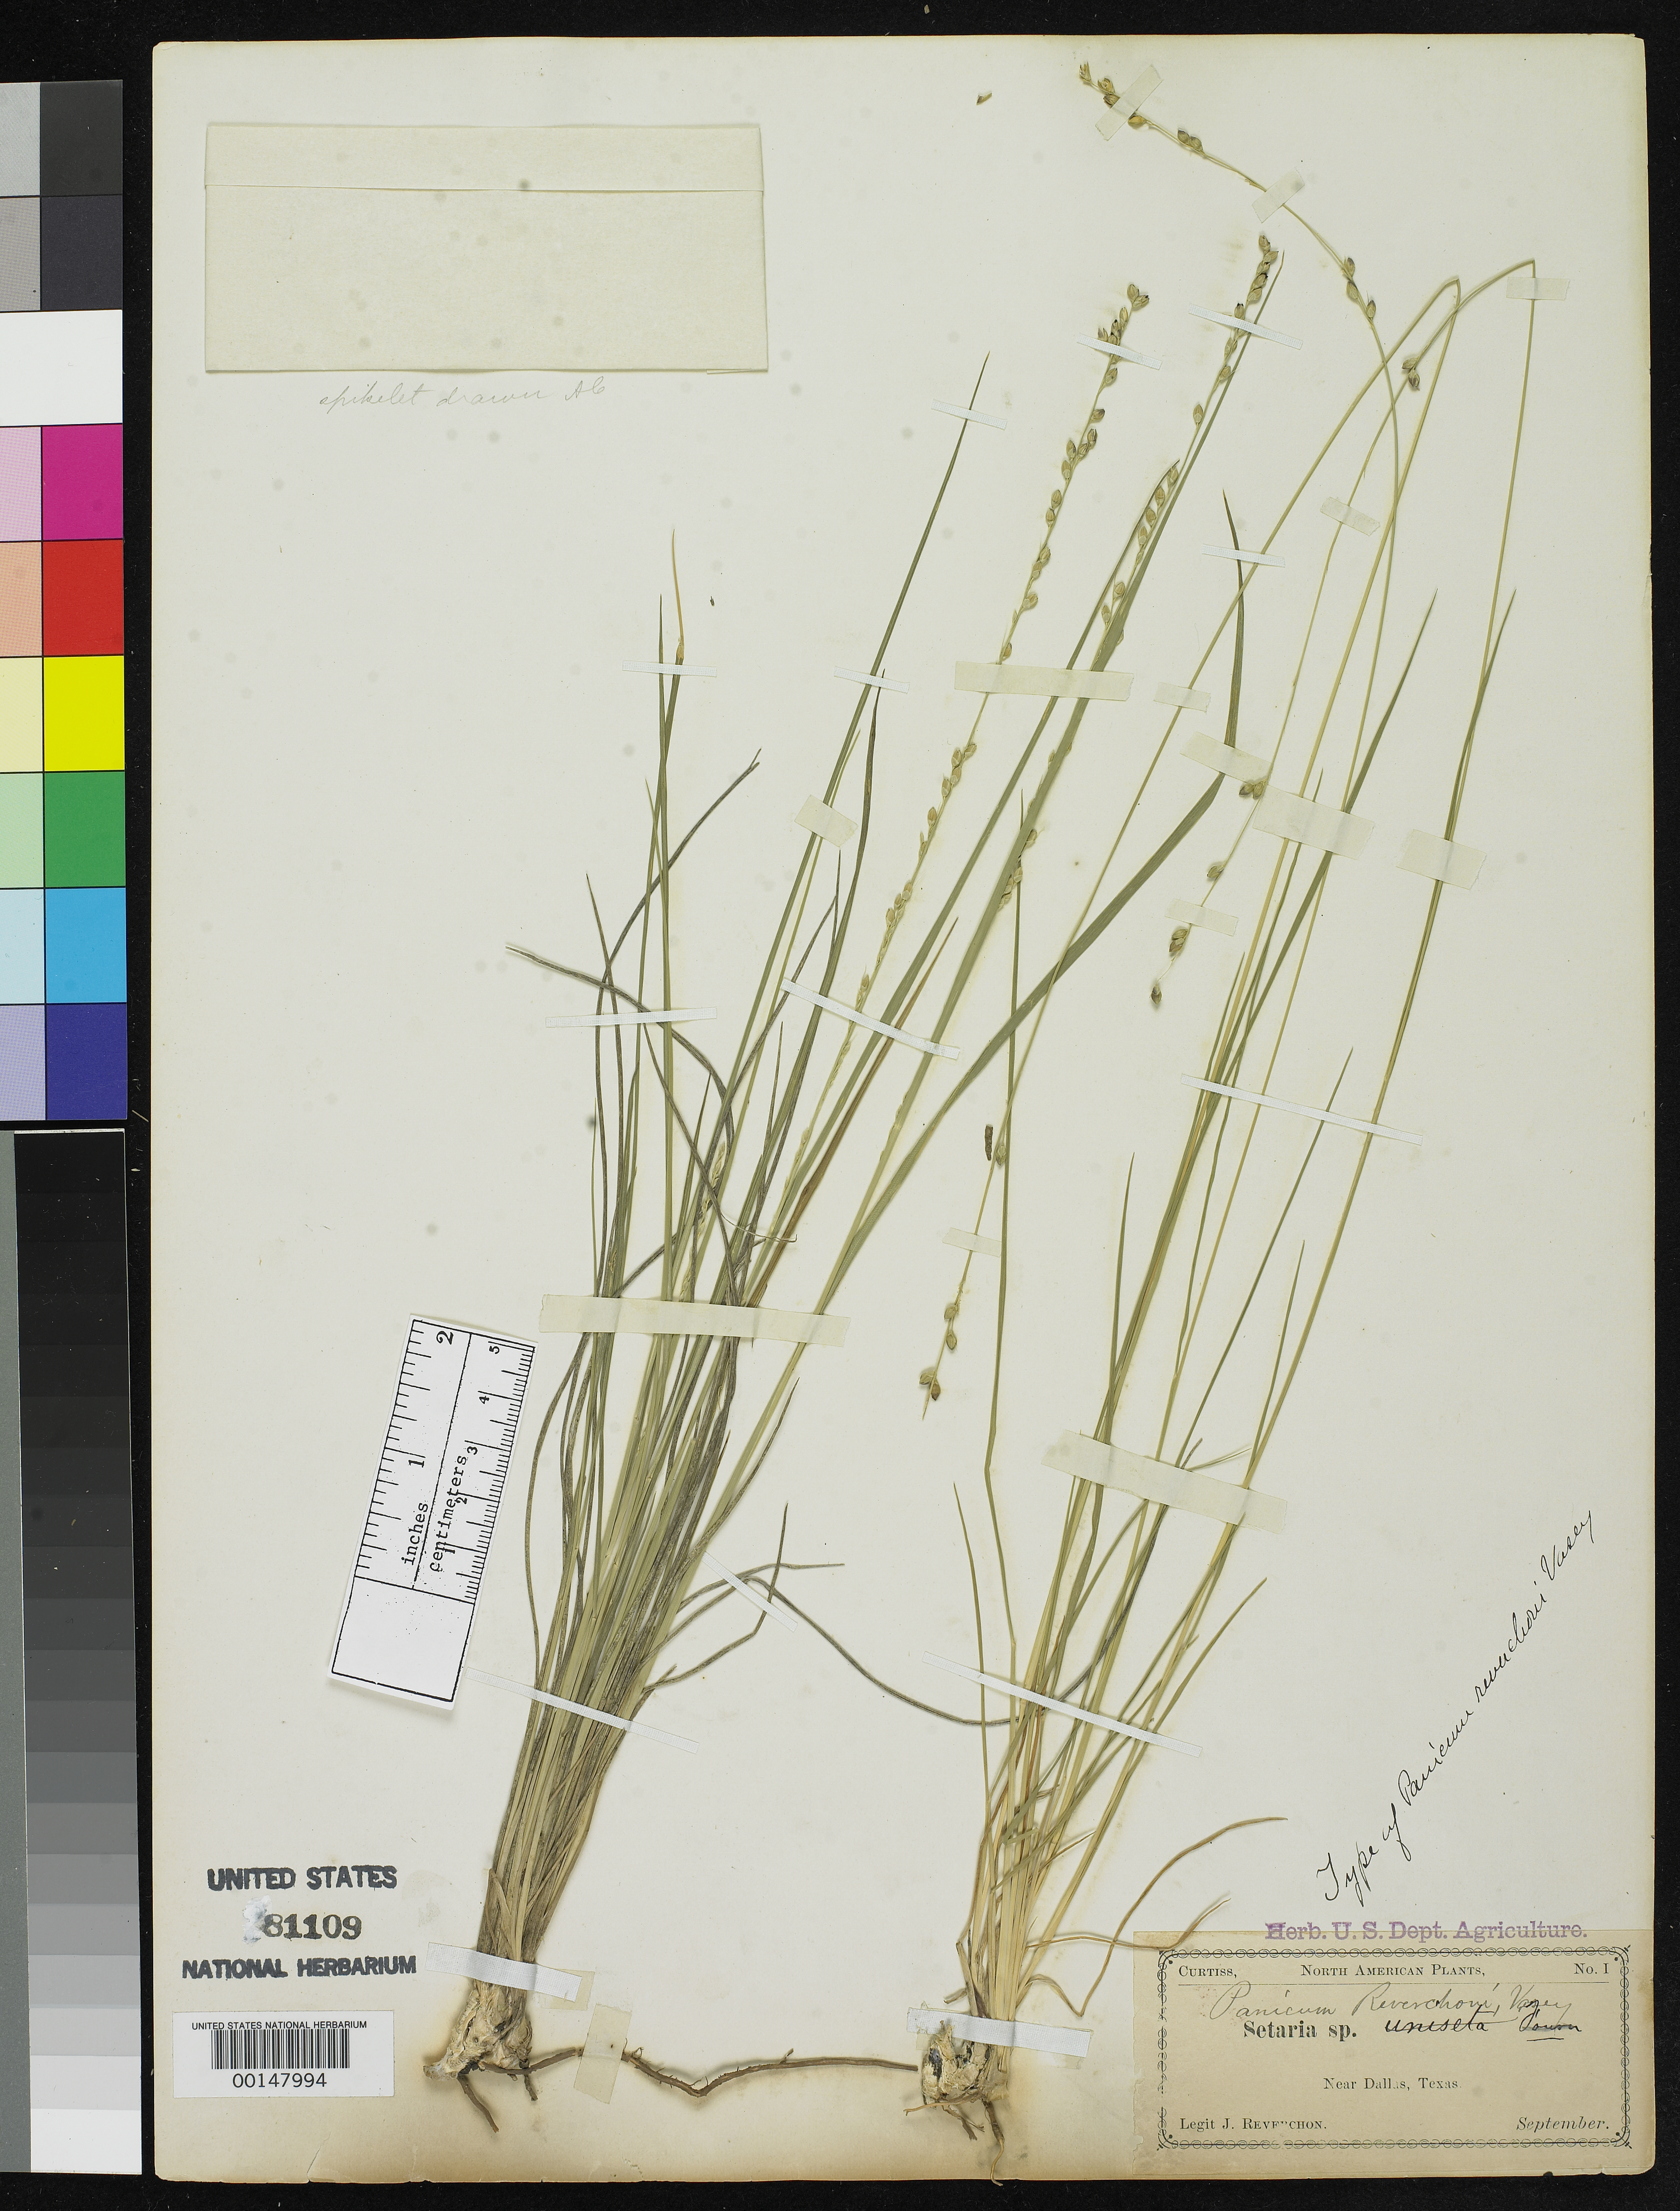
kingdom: Plantae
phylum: Tracheophyta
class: Liliopsida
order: Poales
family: Poaceae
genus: Panicum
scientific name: Panicum reverchoni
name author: Vasey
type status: Holotype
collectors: J. Reverchon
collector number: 1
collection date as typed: Sep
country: United States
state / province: Texas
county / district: Dallas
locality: Near Dallas.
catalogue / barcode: US 81109